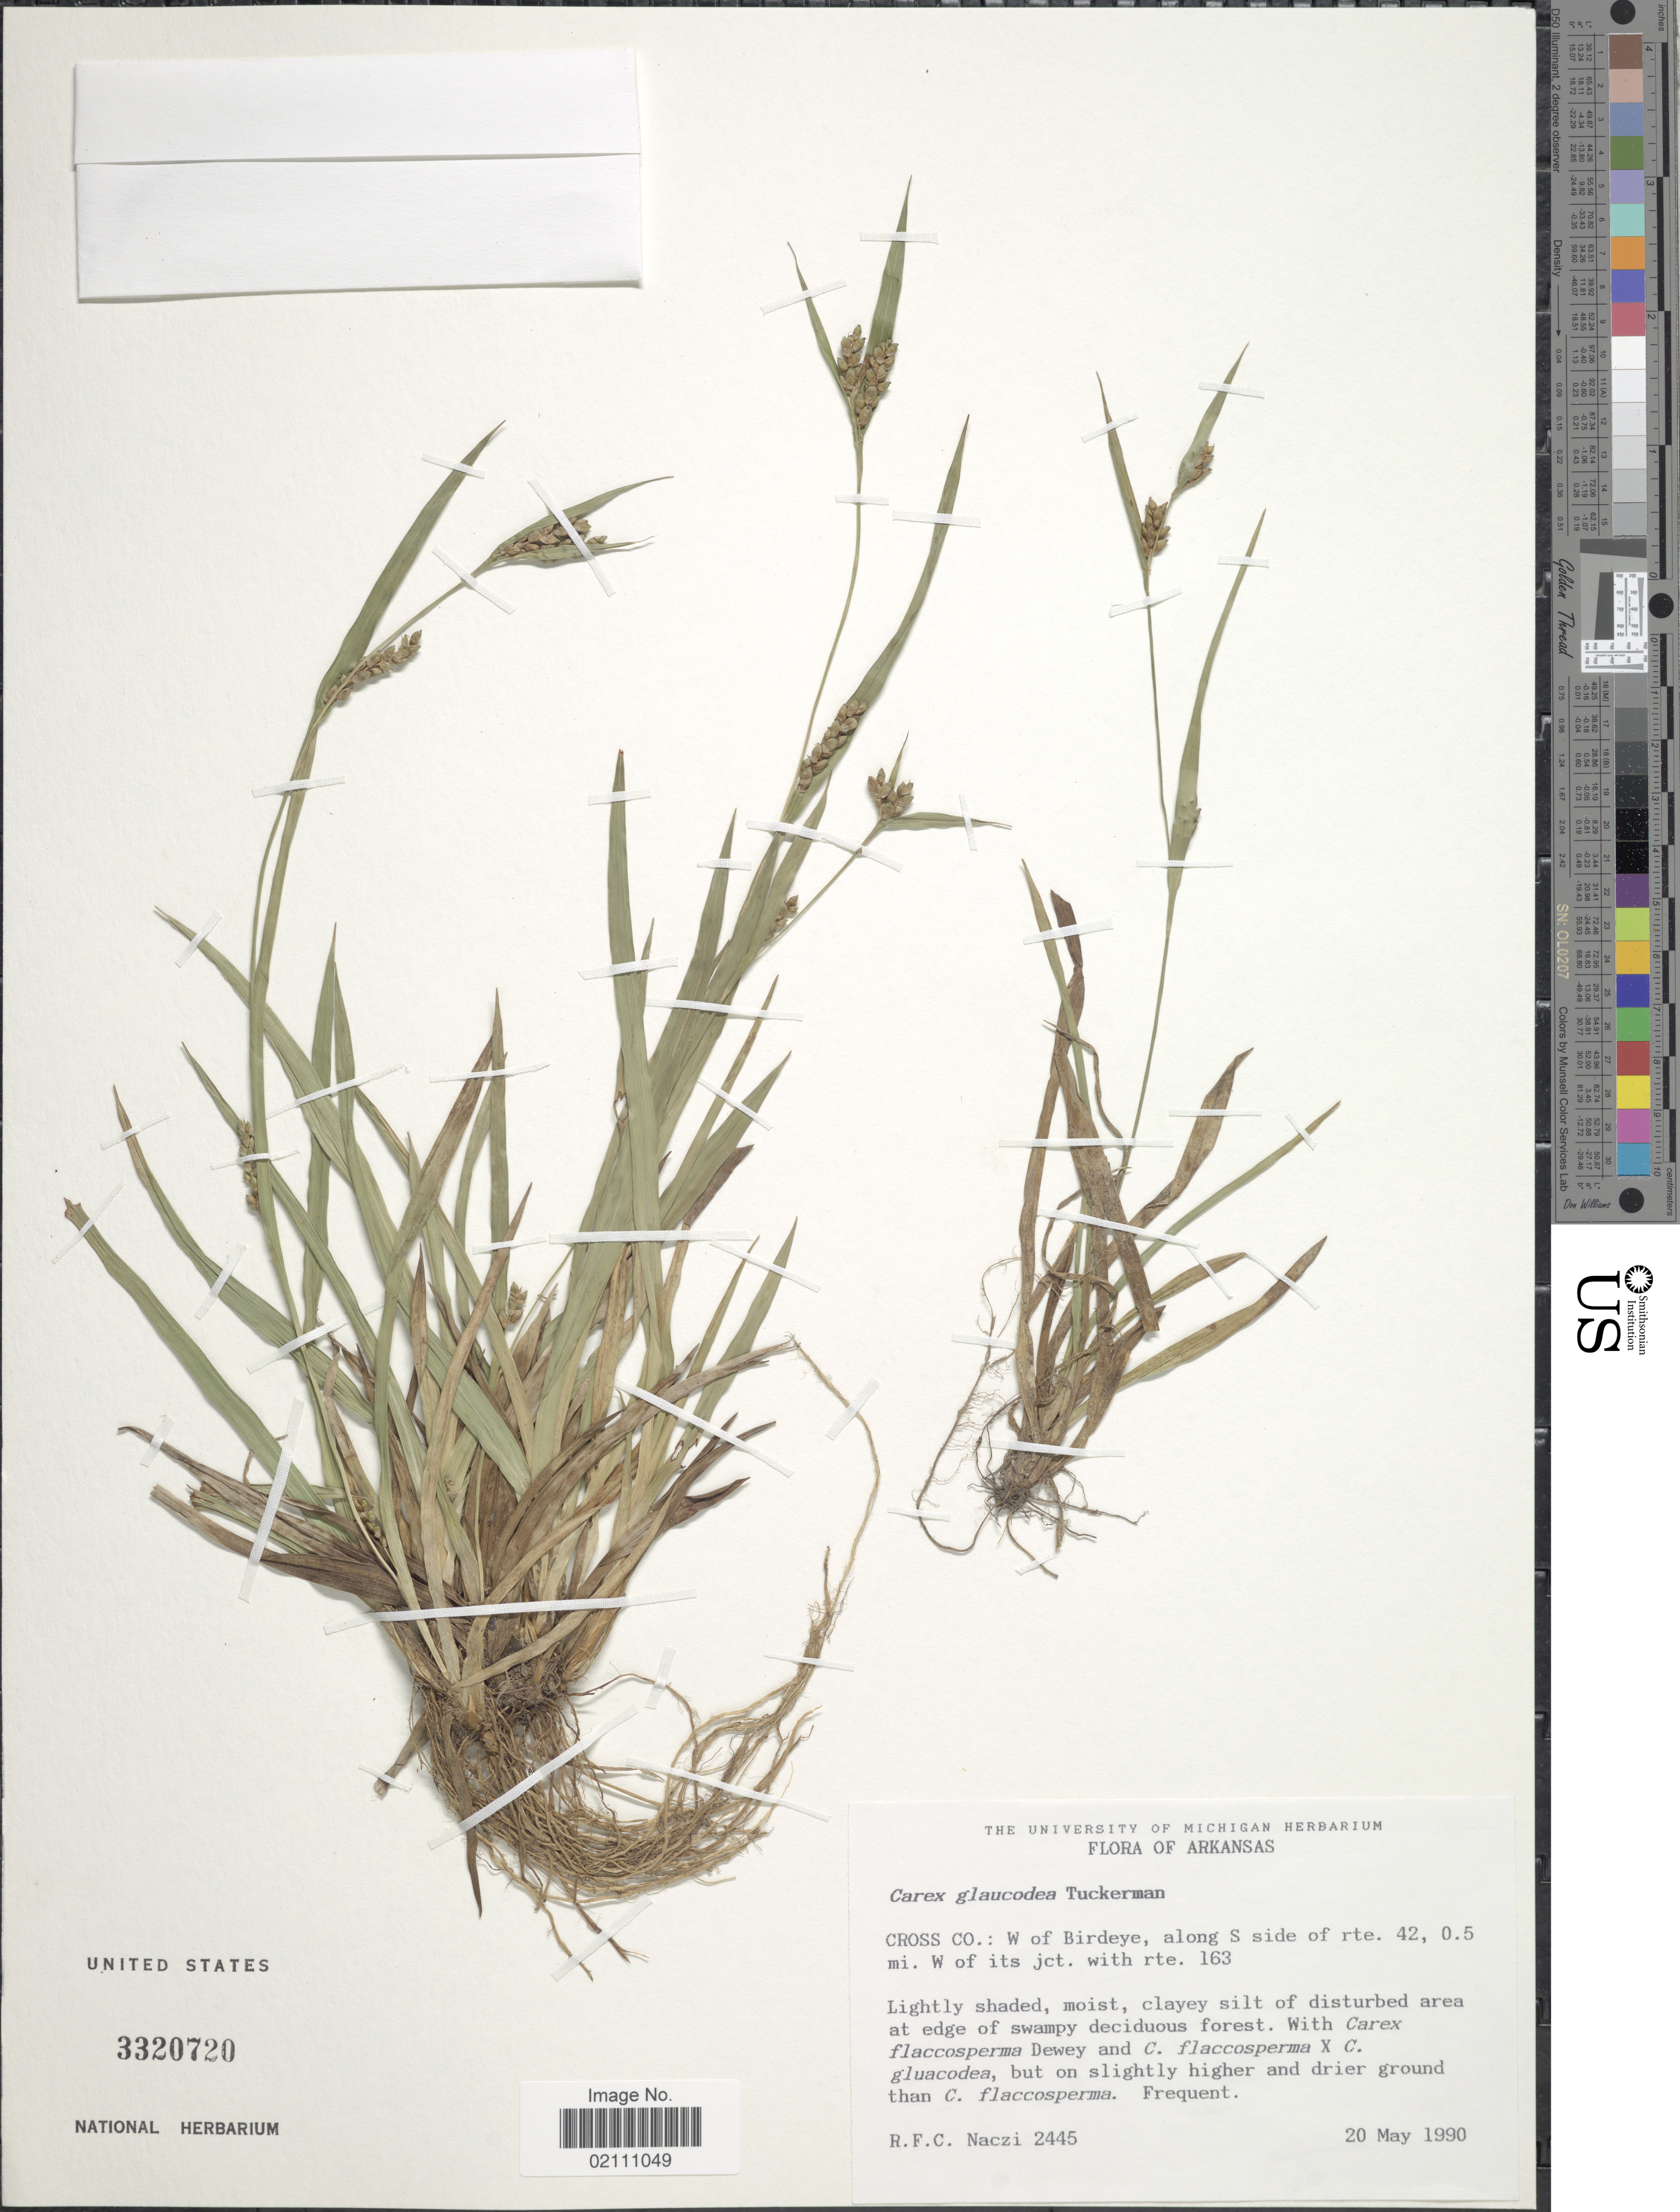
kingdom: Plantae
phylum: Tracheophyta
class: Liliopsida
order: Poales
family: Cyperaceae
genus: Carex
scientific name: Carex glaucodea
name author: Tuck. ex Olney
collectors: R. F. C. Naczi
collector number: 2445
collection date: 1990-05-20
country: United States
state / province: Arkansas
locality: Cross Co.: W of Birdeye, along S side of Rte. 42, 0.5 mi. W of its jct. with rte. 163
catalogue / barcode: US 3320720